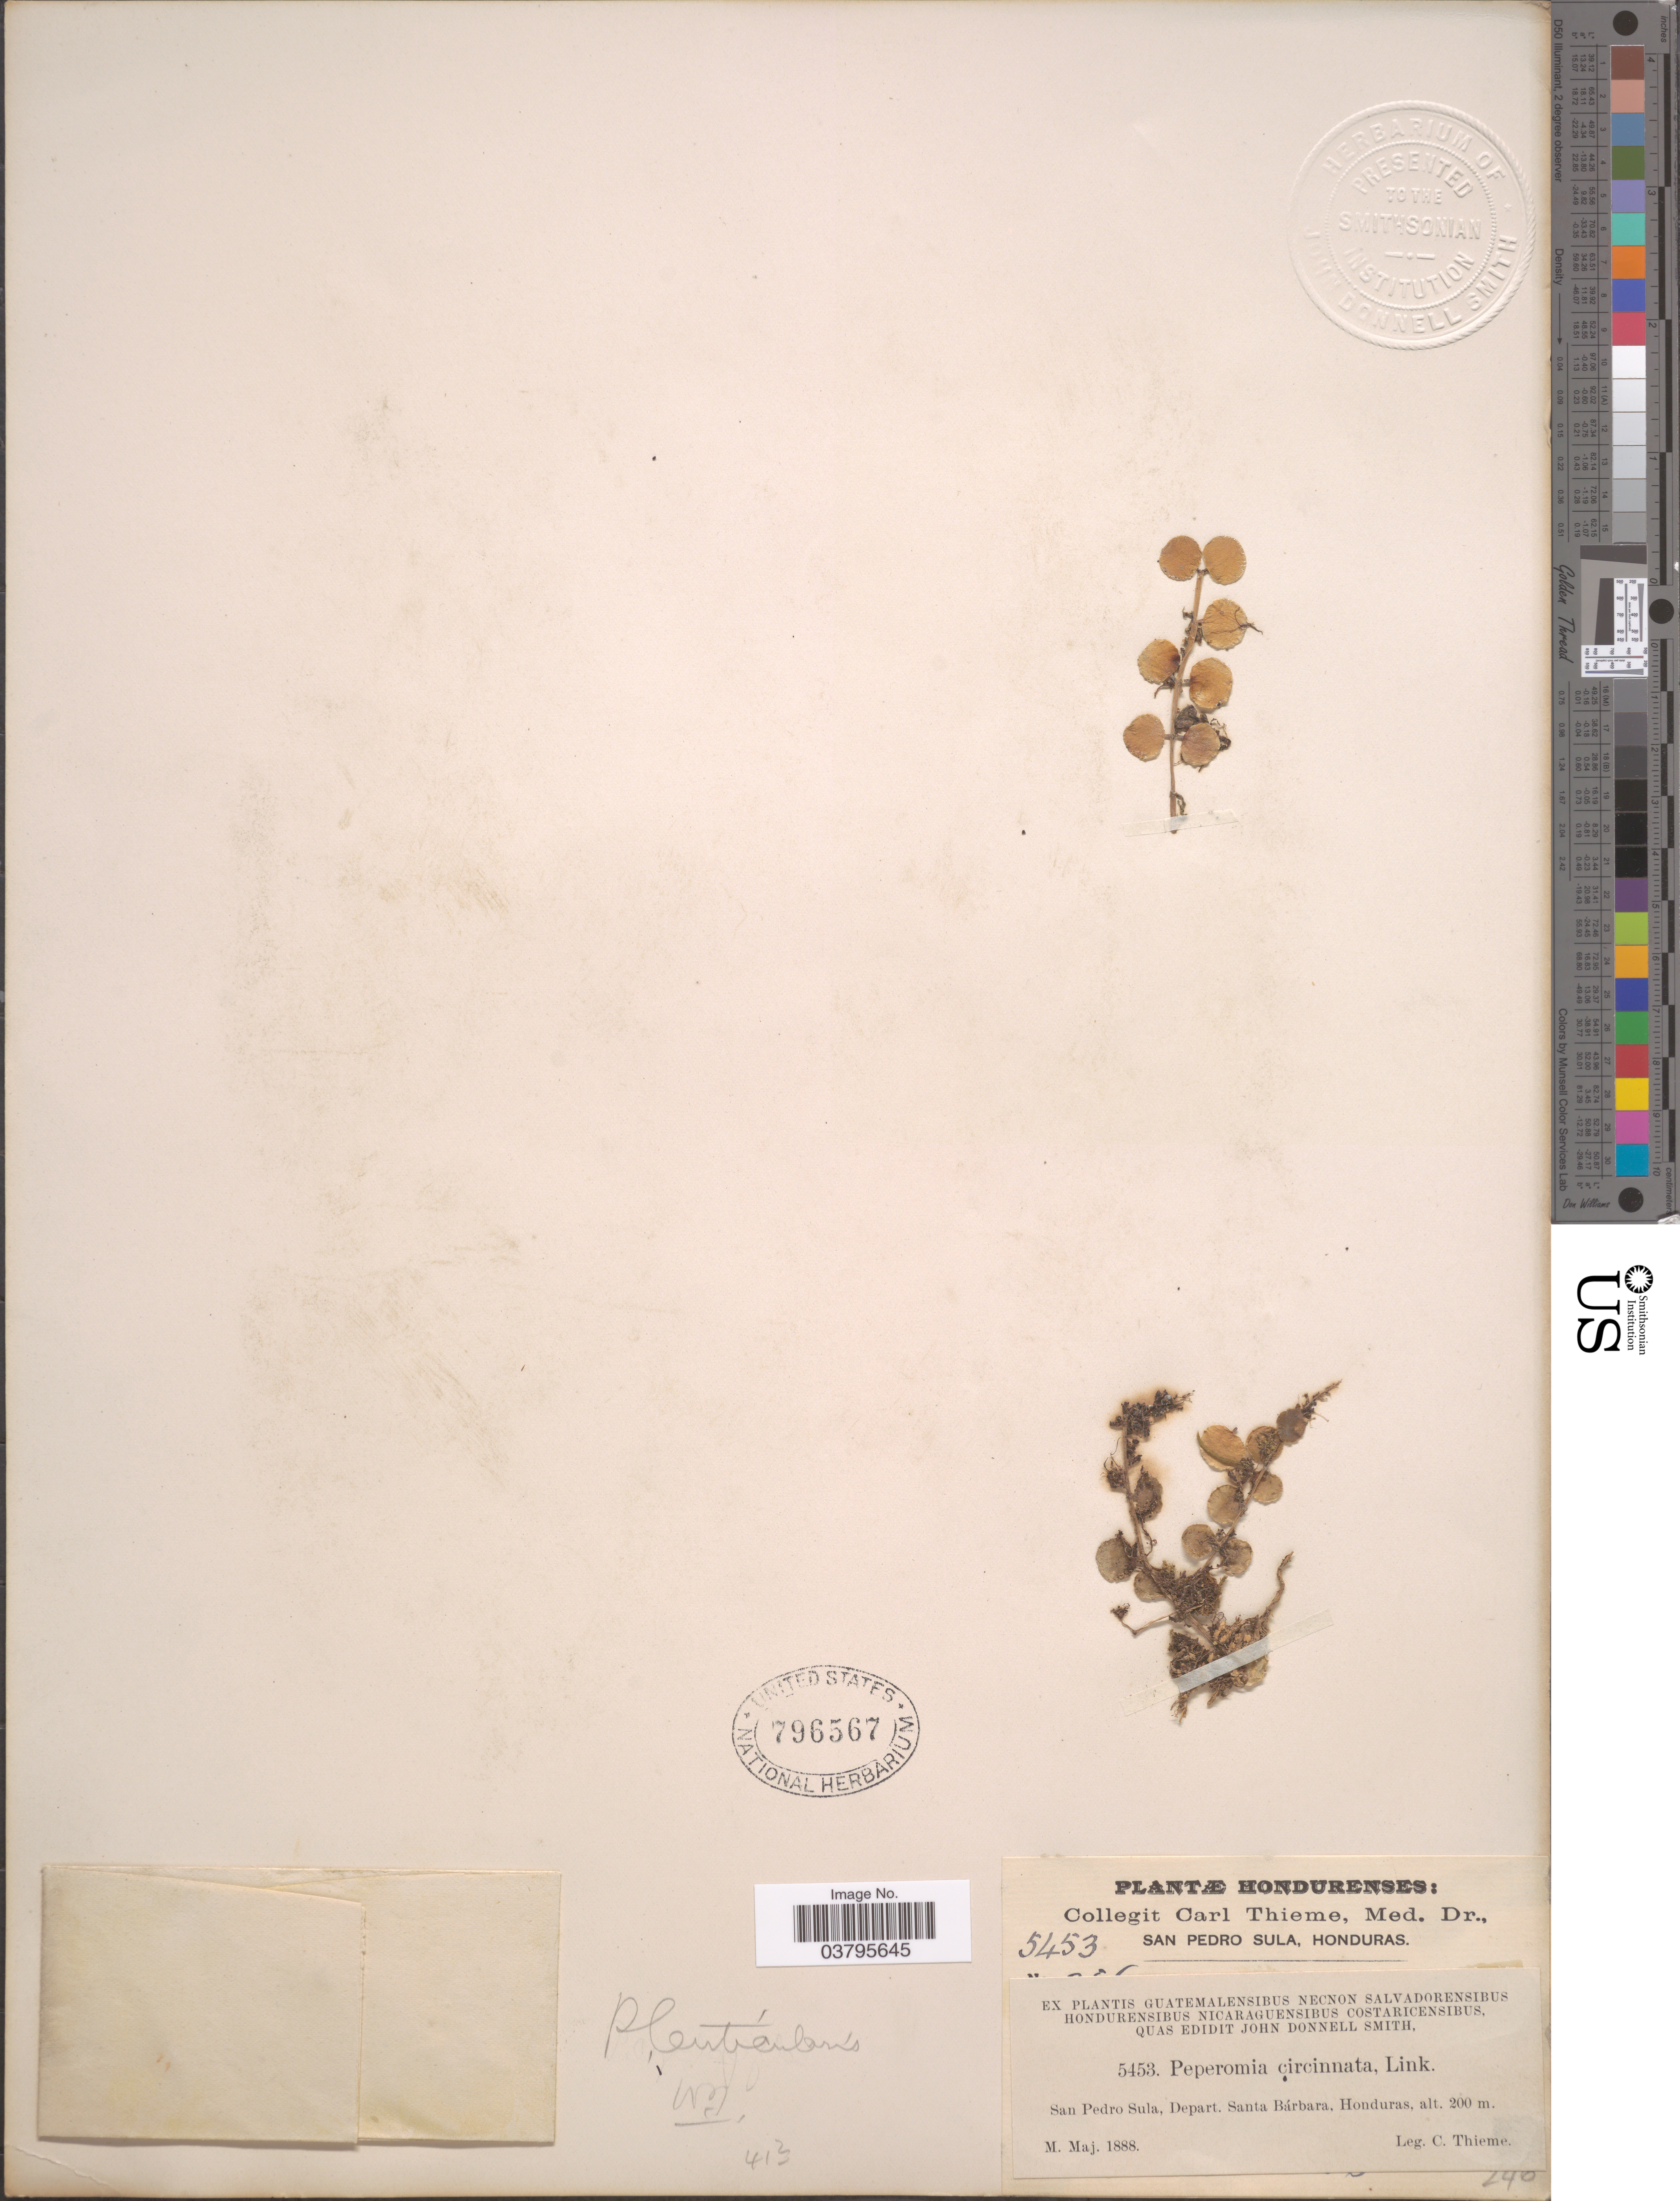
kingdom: Plantae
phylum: Tracheophyta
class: Magnoliopsida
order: Piperales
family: Piperaceae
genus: Peperomia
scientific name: Peperomia lenticularis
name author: Dahlst.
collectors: C. Thieme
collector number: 5453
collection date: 1888-05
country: Honduras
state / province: Santa Barbara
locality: San Pedro Sula, Depart. Santa Bárbara.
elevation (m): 200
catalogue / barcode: US 796567